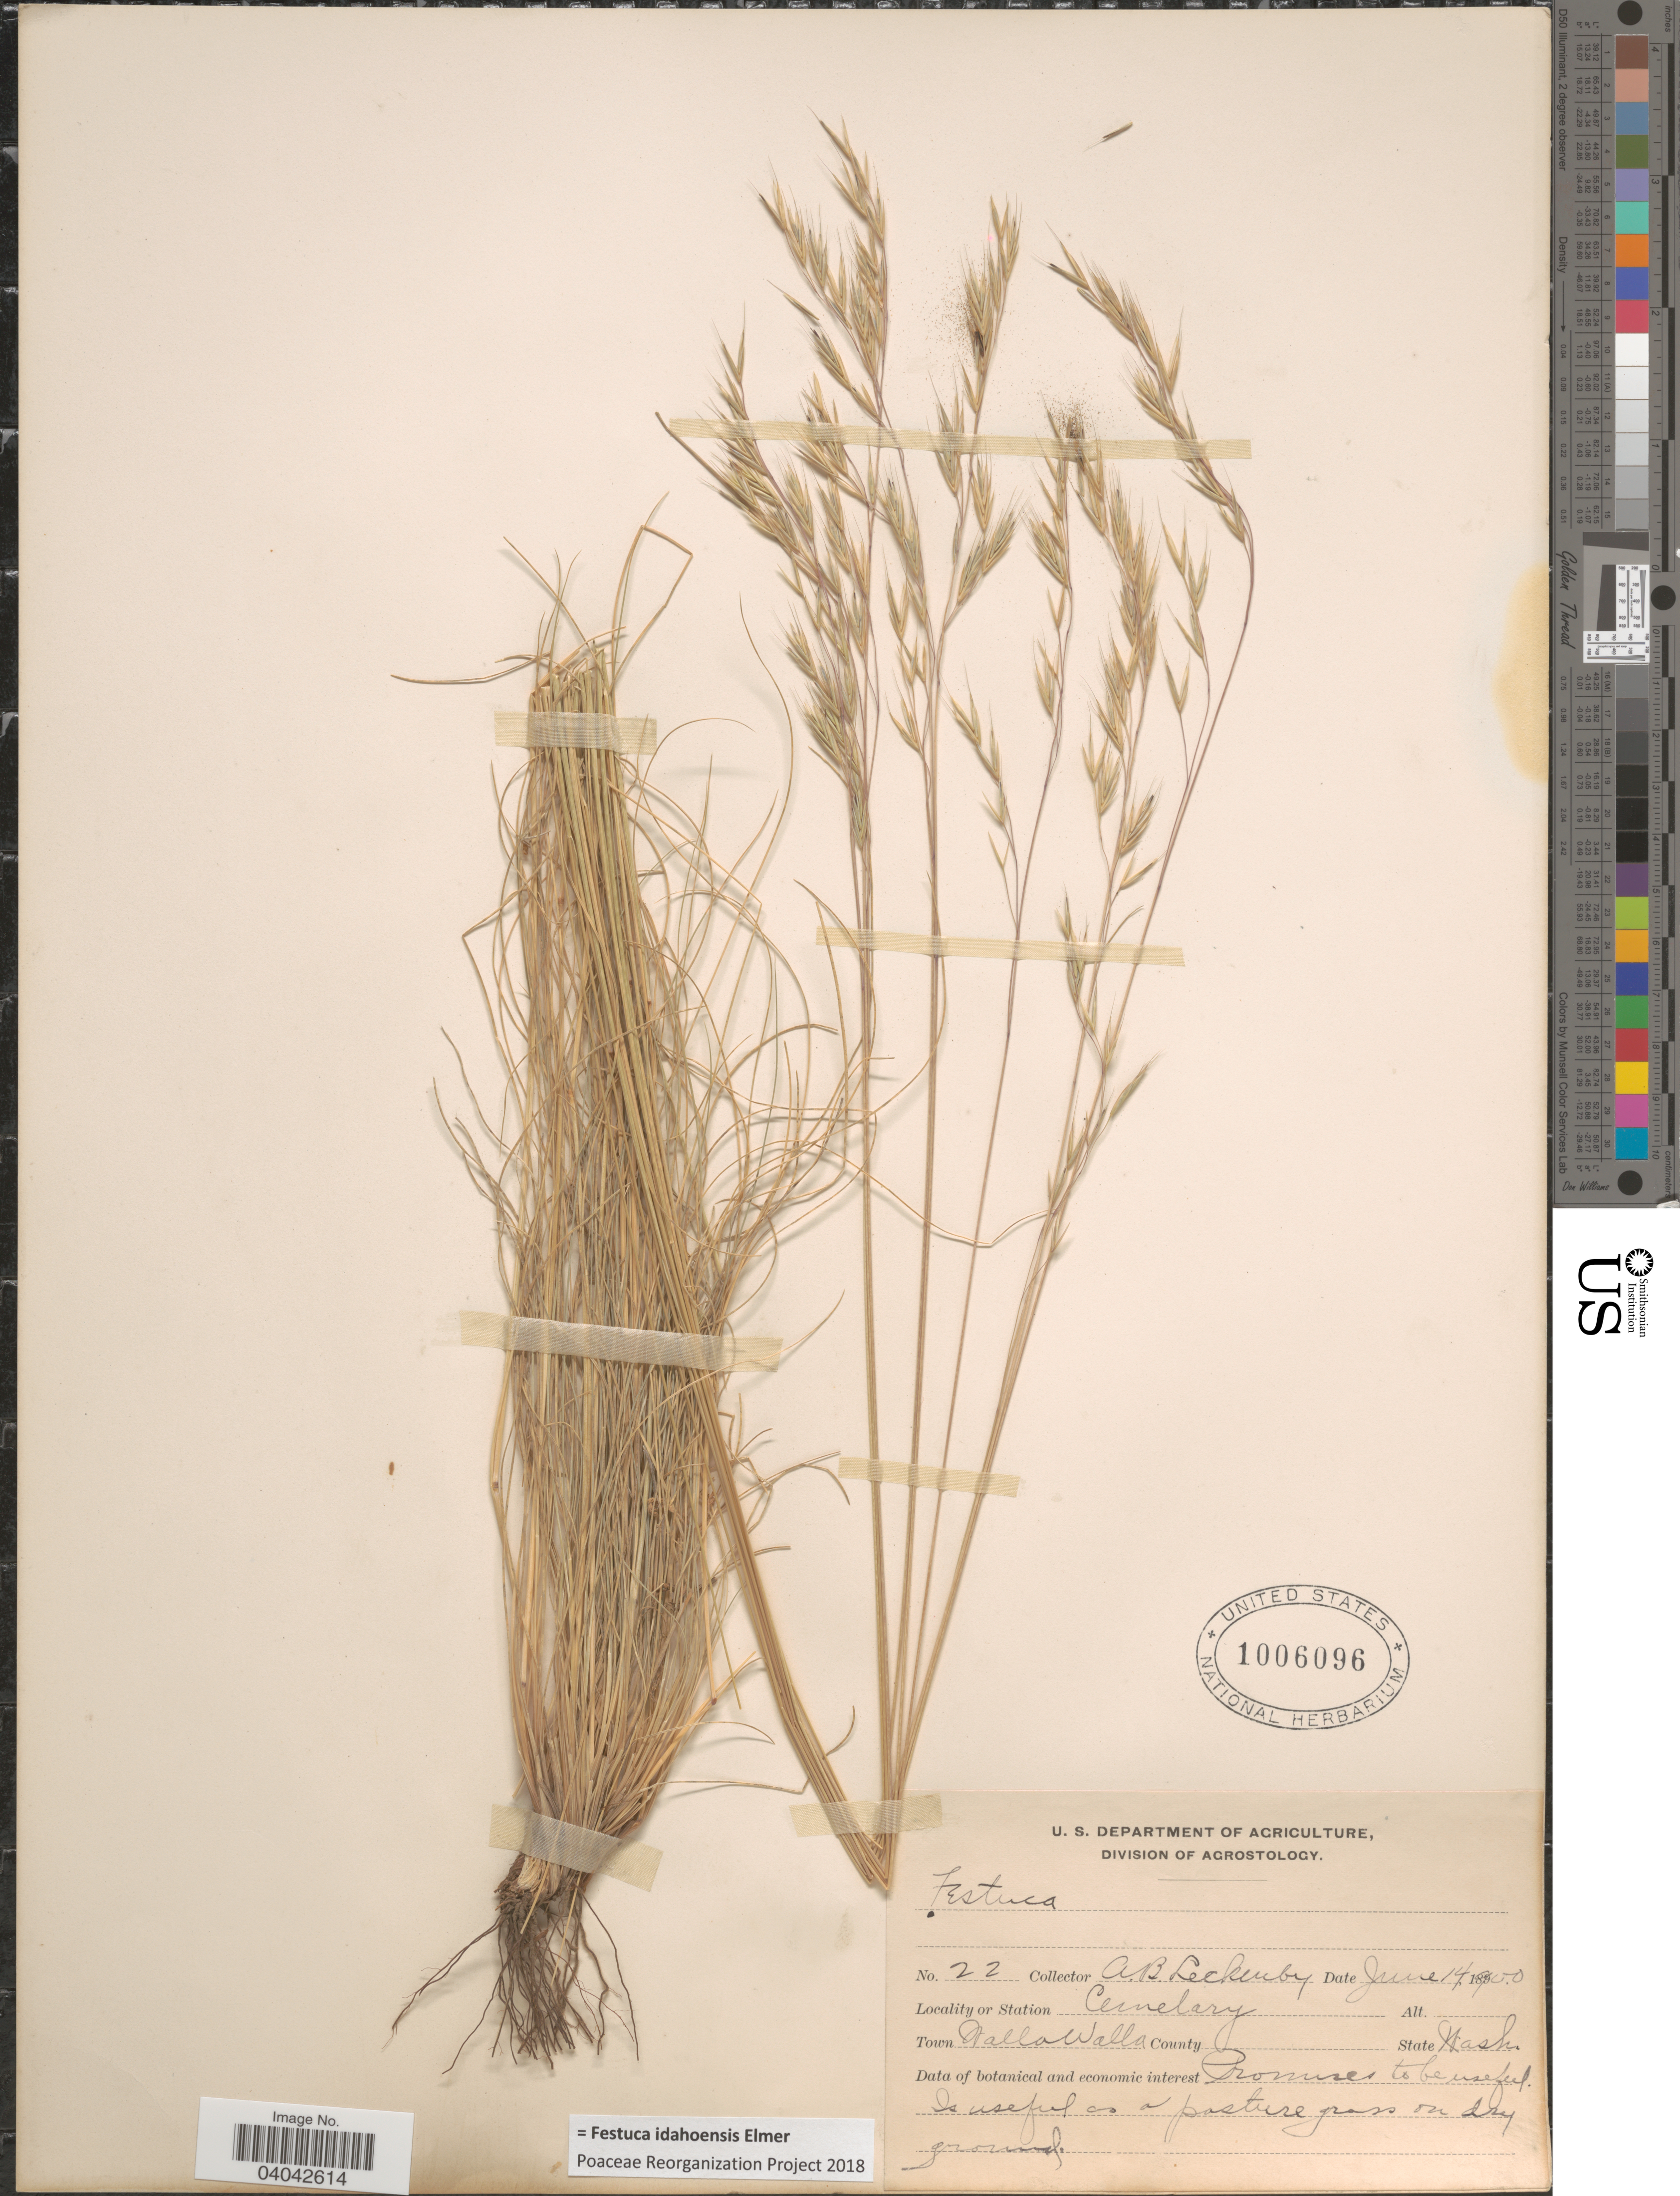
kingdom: Plantae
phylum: Tracheophyta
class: Liliopsida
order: Poales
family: Poaceae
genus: Festuca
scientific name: Festuca idahoensis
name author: Elmer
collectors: A. Leckenby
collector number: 22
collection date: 1900-06-14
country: United States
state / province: Washington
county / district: Walla Walla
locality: Cemetary. Town Walla Walla.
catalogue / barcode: US 1006096